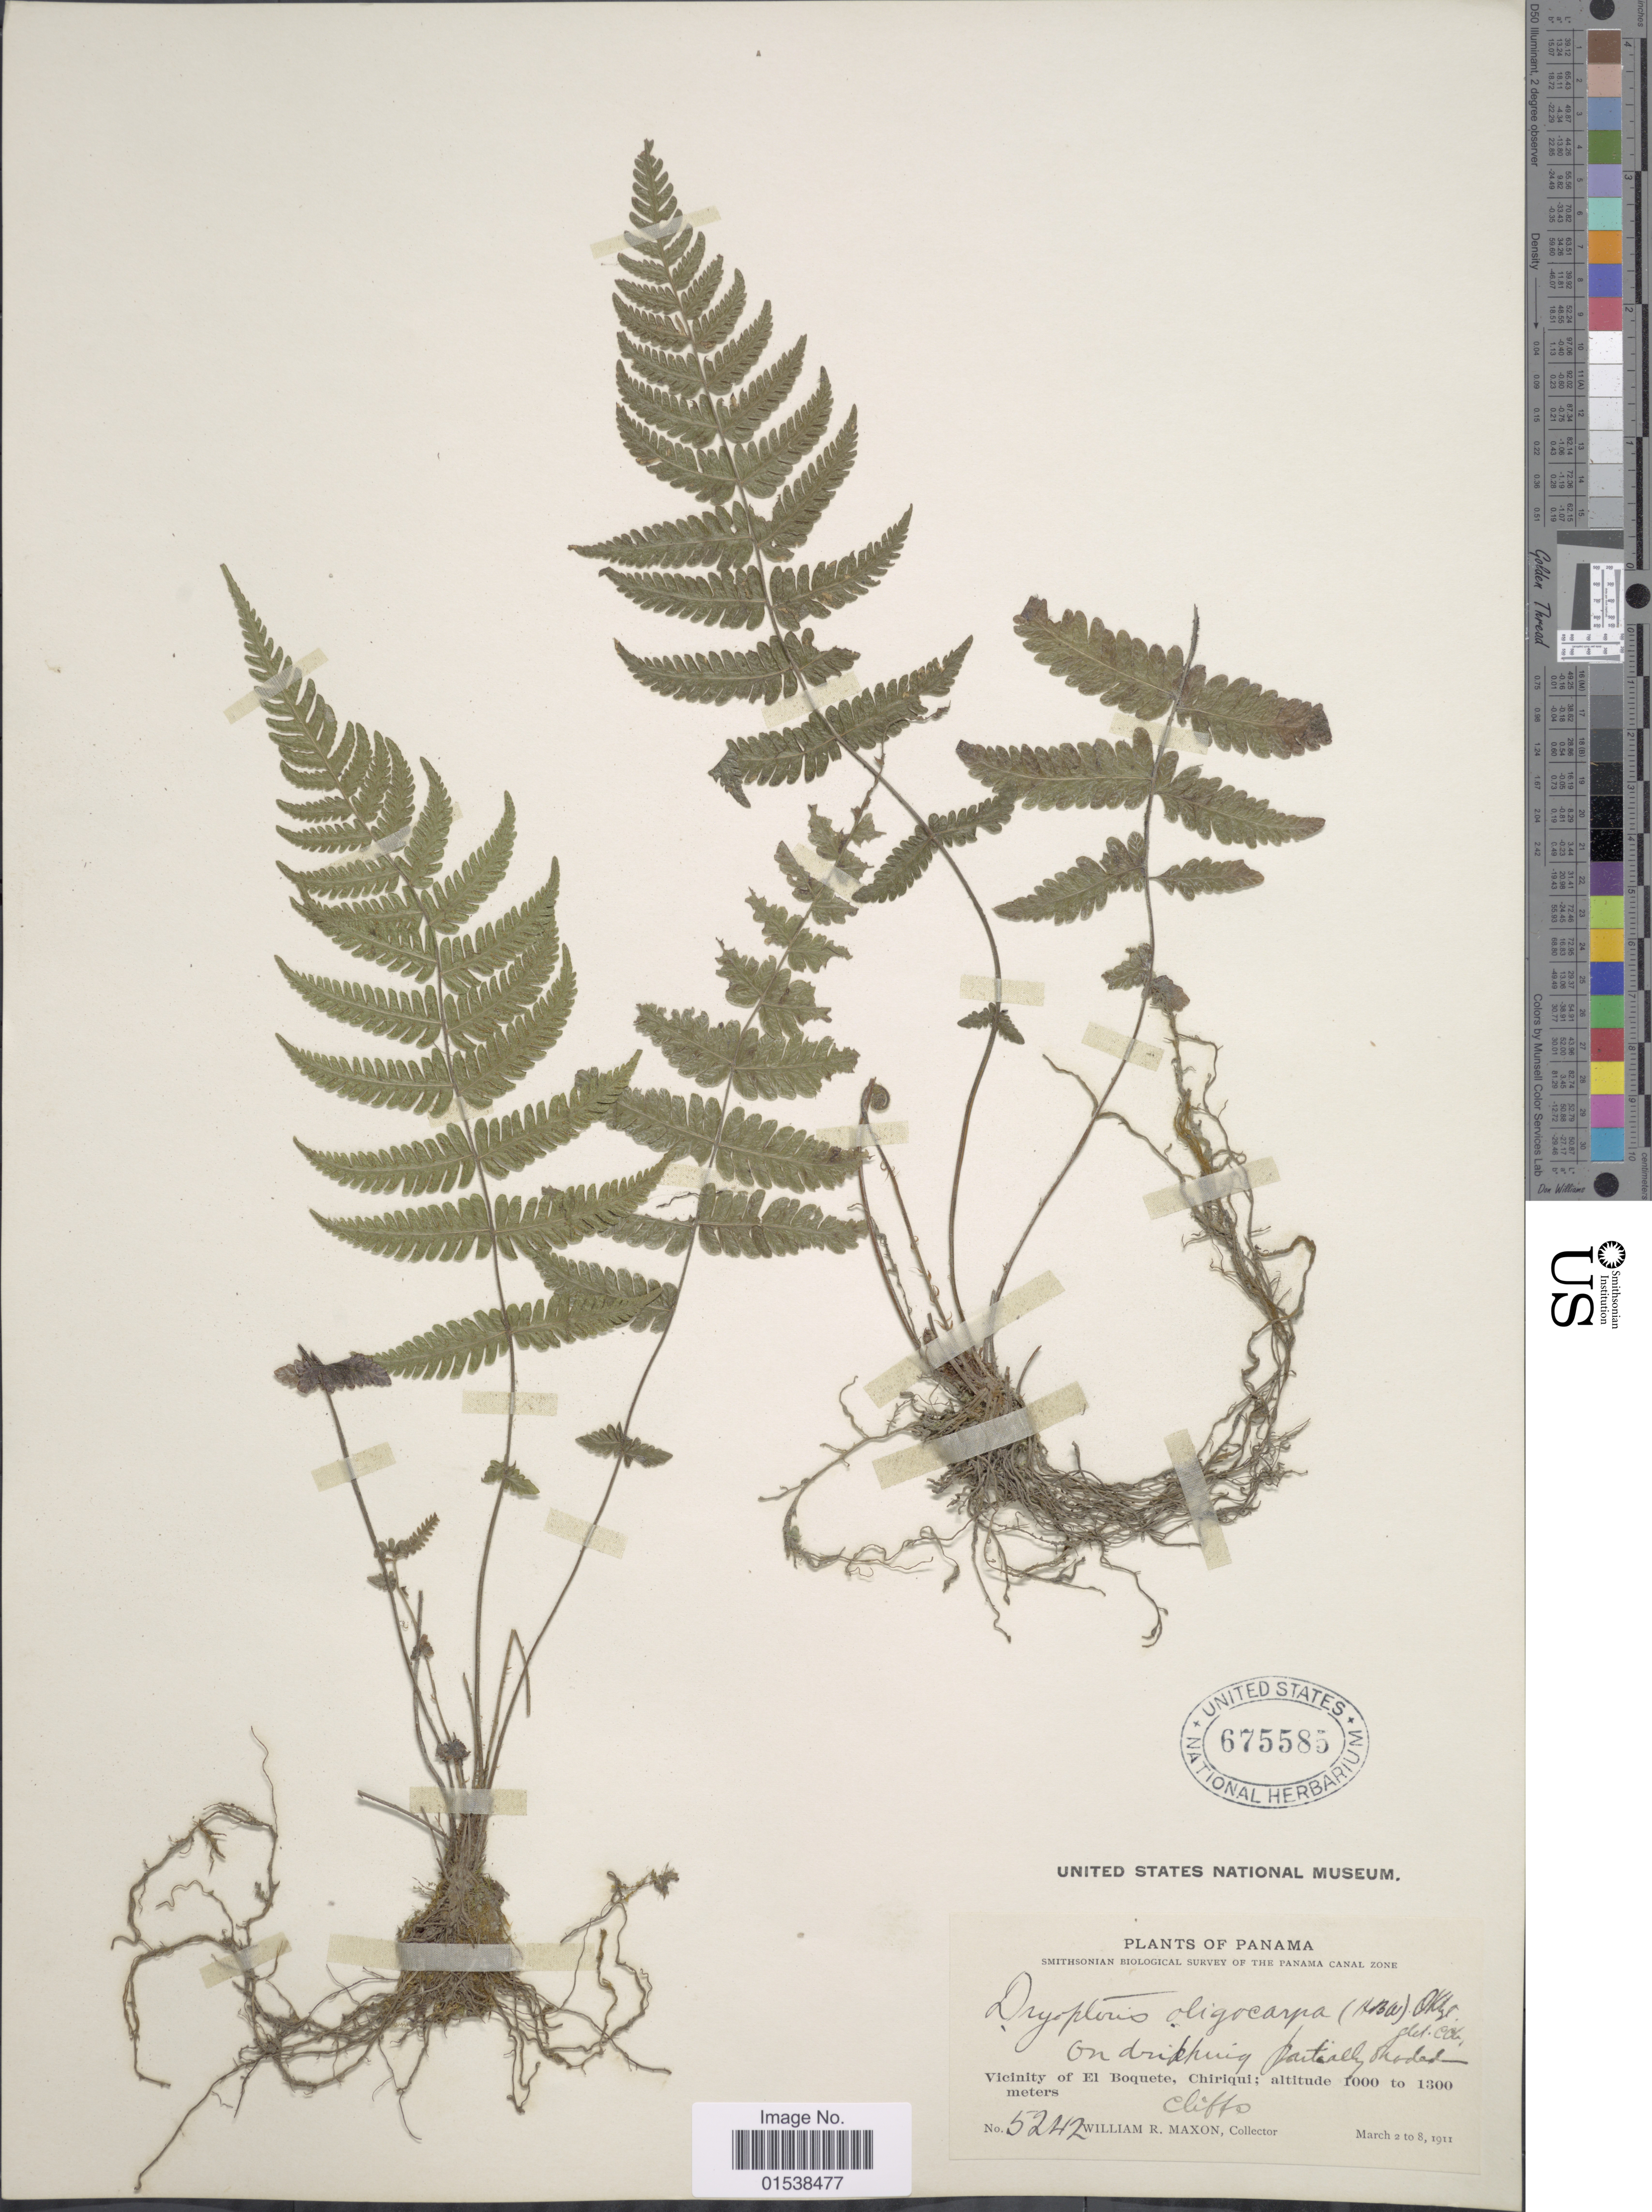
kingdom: Plantae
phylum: Tracheophyta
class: Polypodiopsida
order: Polypodiales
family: Thelypteridaceae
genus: Amauropelta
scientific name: Amauropelta oligocarpa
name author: (Humb. & Bonpl. ex Willd.) Pic. Serm.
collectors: W. R. Maxon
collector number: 5242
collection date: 1911-03-02/1911-03-08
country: Panama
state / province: Chiriqui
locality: Vicinity of El Boquete, Chiriqui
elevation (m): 1000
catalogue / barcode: US 675585